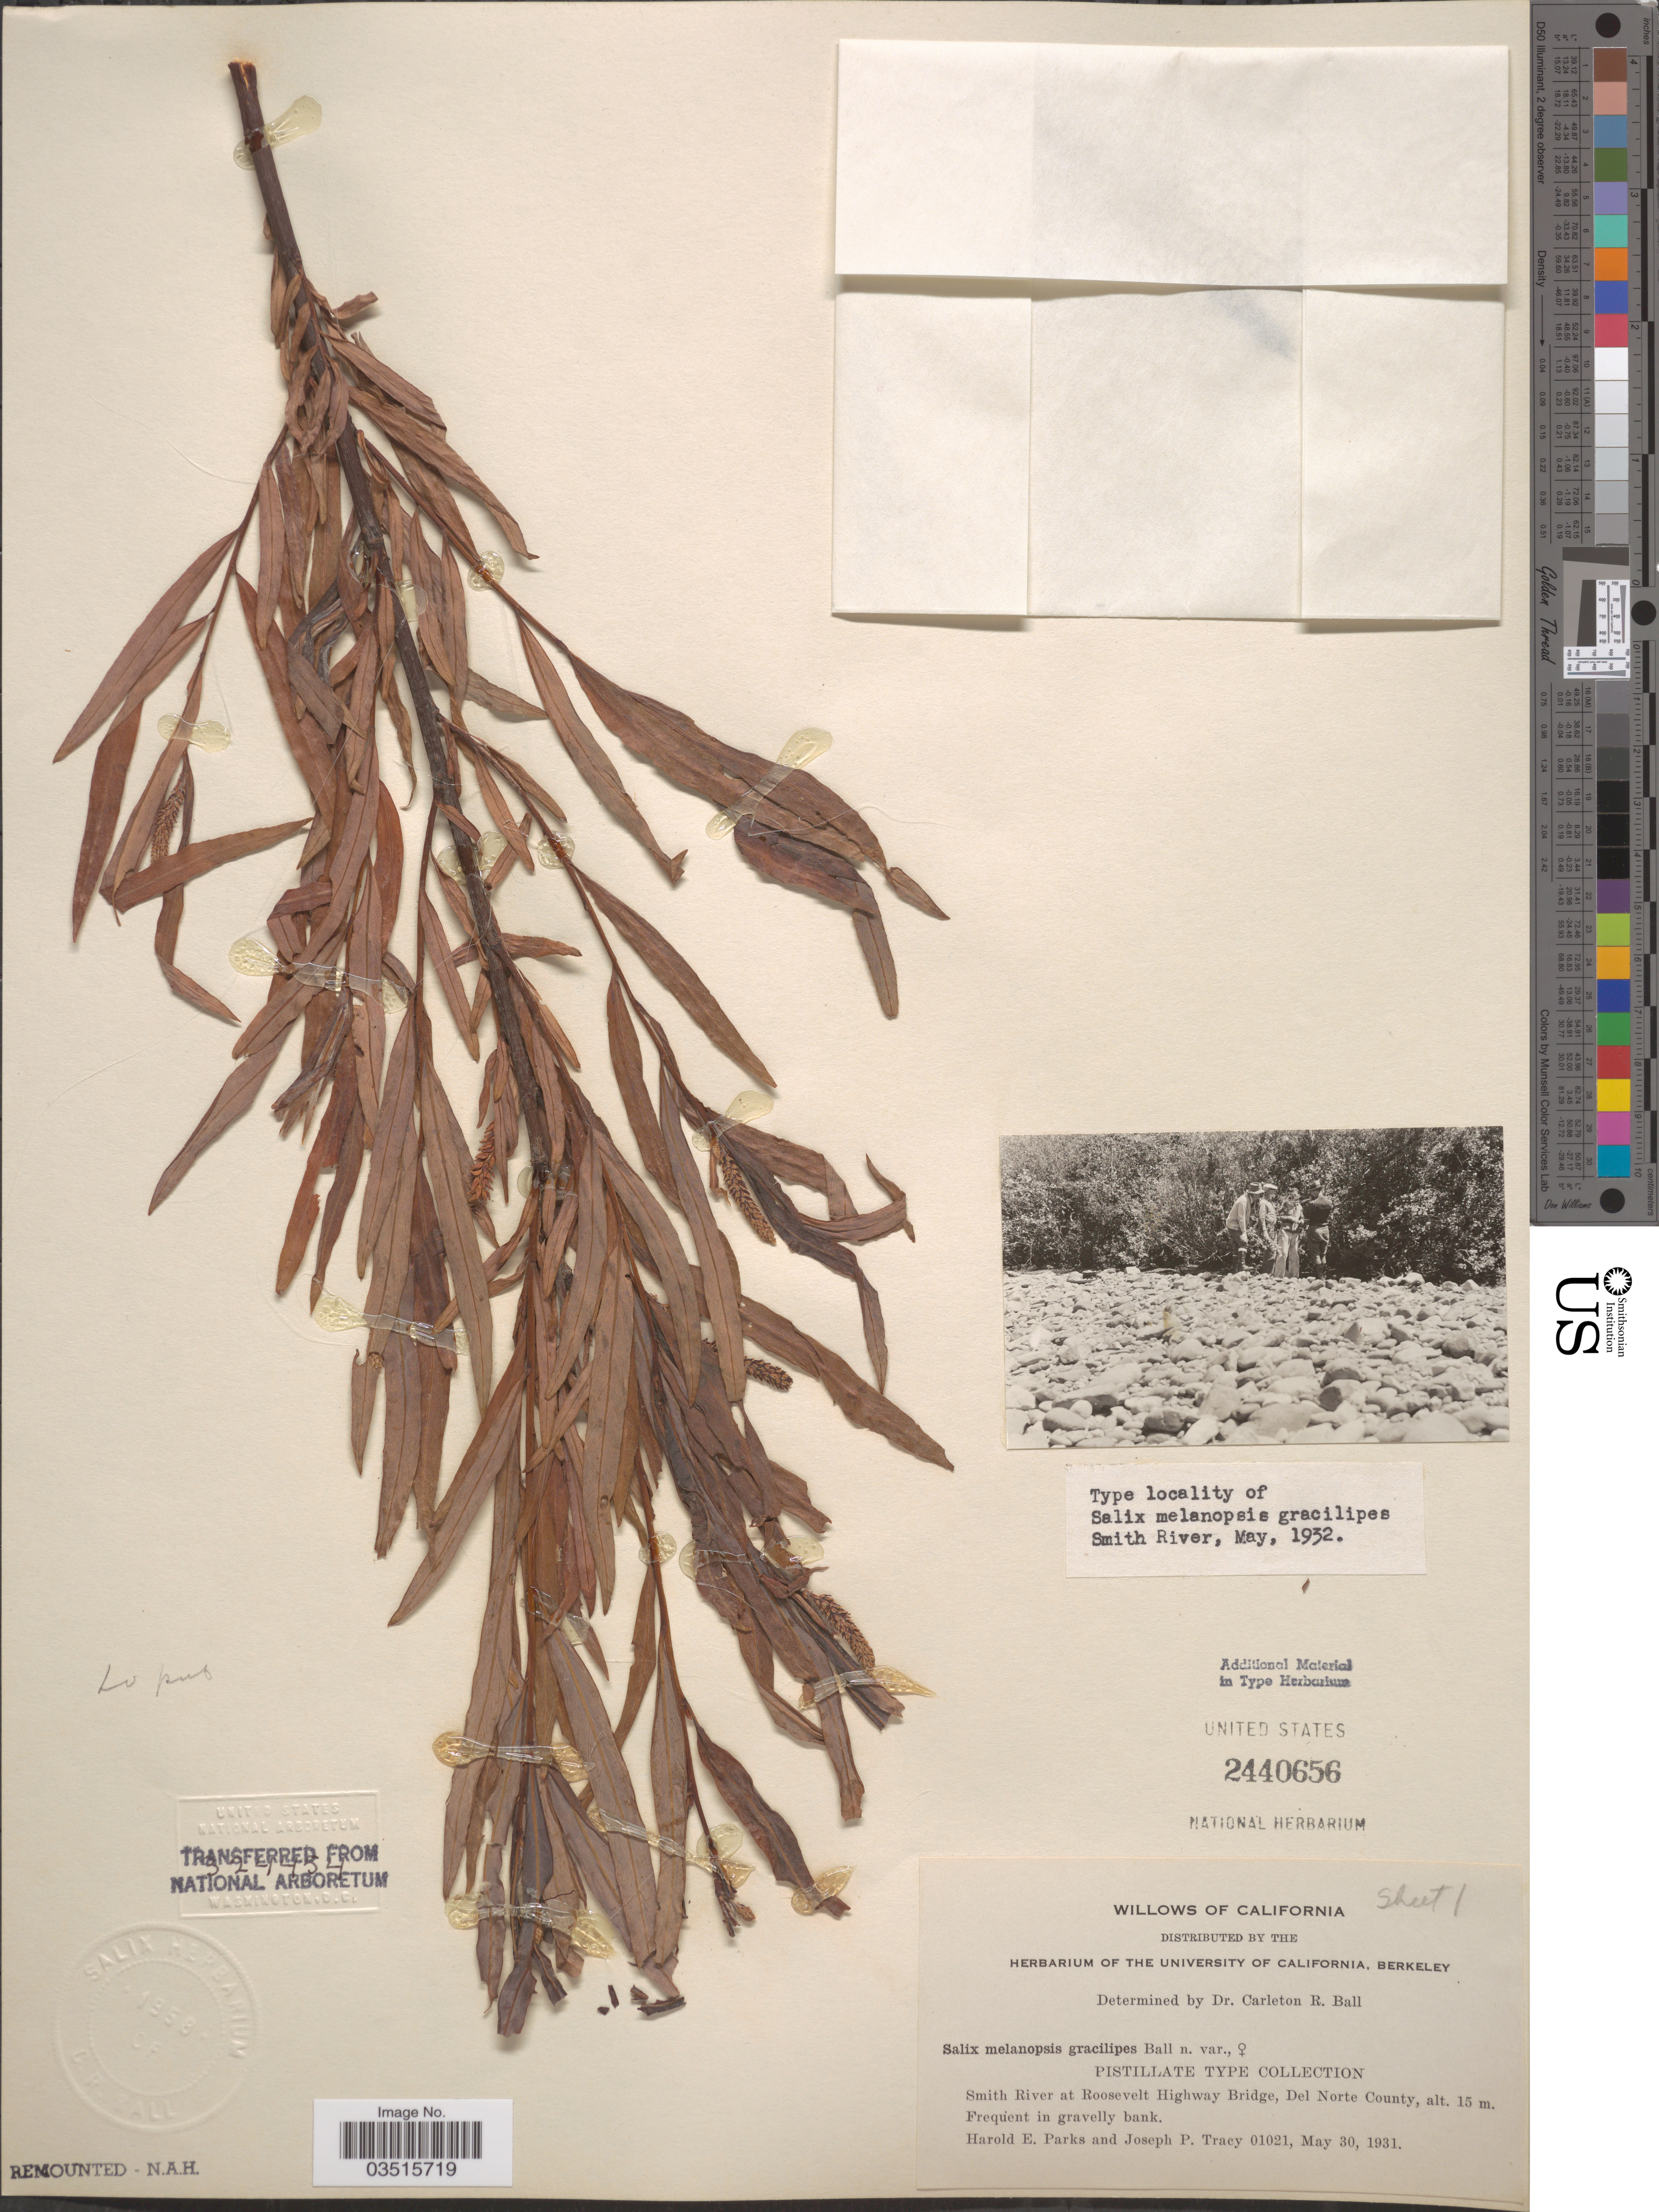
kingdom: Plantae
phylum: Tracheophyta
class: Magnoliopsida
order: Malpighiales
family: Salicaceae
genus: Salix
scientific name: Salix melanopsis var. gracilipes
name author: C.R. Ball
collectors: H. E. Parks & J. Tracy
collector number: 01021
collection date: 1931-05-30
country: United States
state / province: California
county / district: Del Norte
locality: Smith River at Roosevelt Highway Bridge, Del Norte County.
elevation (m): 15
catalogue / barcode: US 2440656